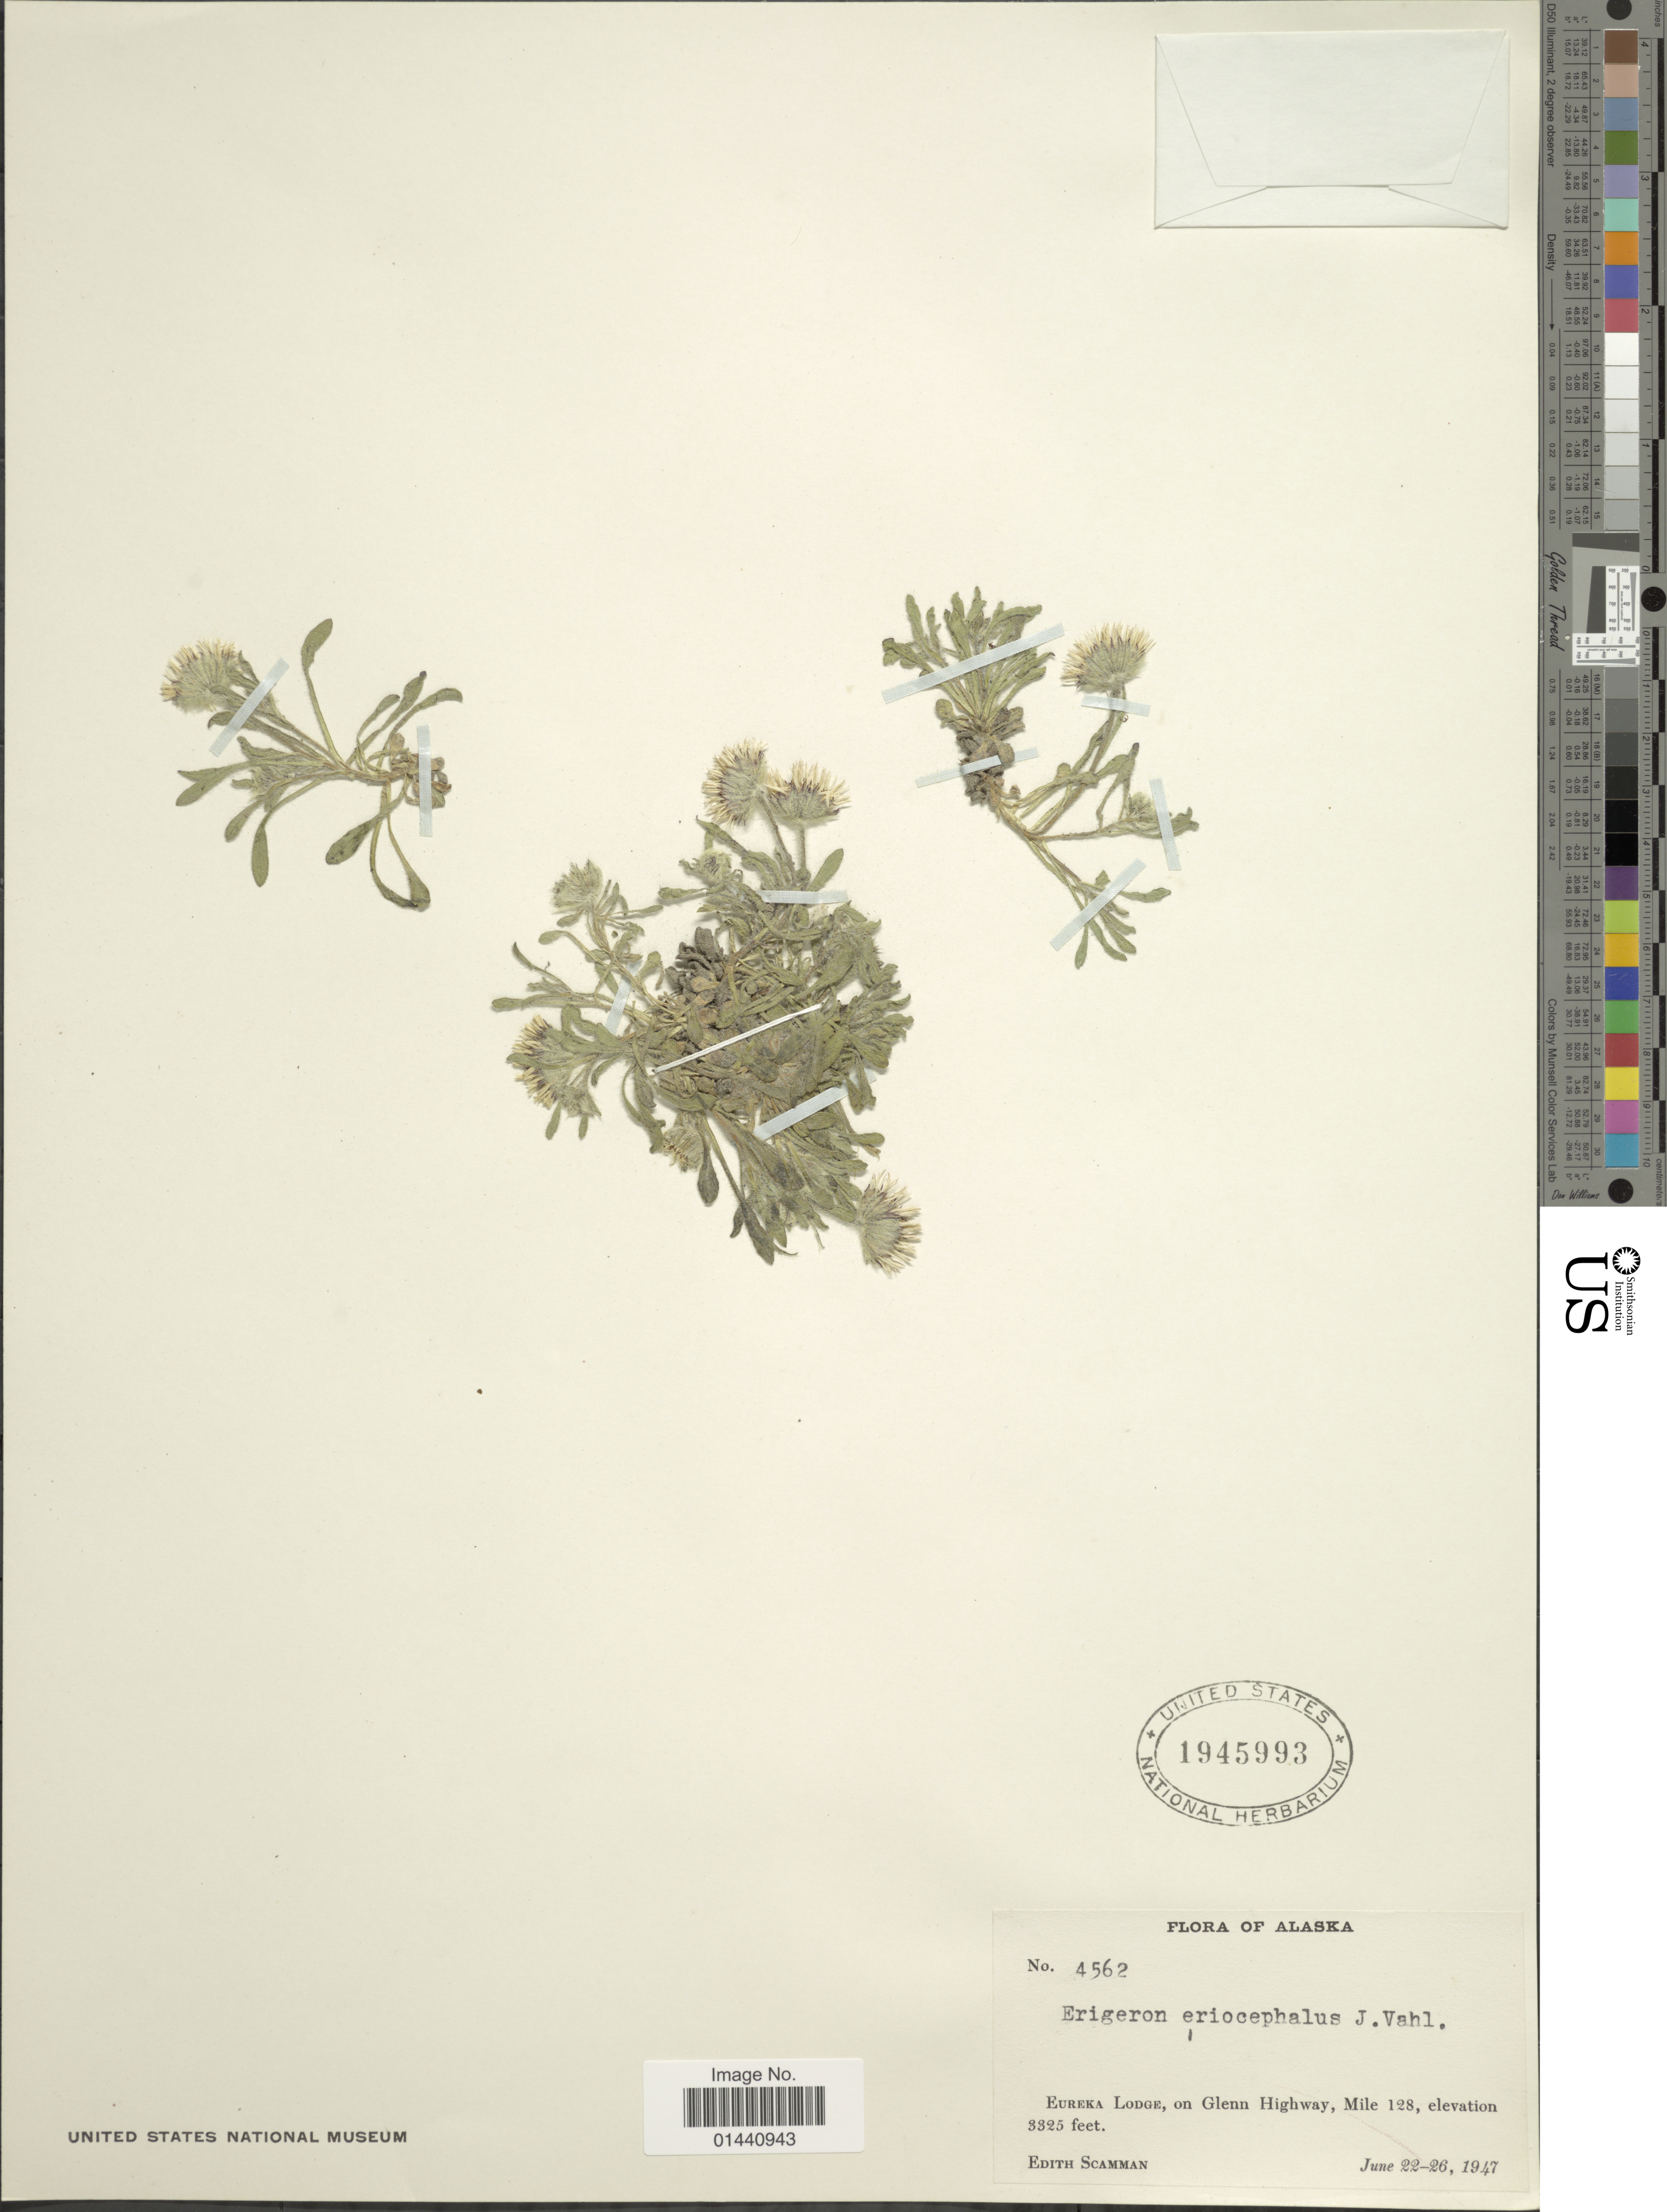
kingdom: Plantae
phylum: Tracheophyta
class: Magnoliopsida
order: Asterales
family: Asteraceae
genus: Erigeron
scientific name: Erigeron eriocephalus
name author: J. Vahl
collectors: E. Scamman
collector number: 4562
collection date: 1947-06-22/1947-06-26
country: United States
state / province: Alaska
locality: Euraka Lodge, on Glenn Highway, Mile 128.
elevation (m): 1013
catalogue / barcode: US 1945993